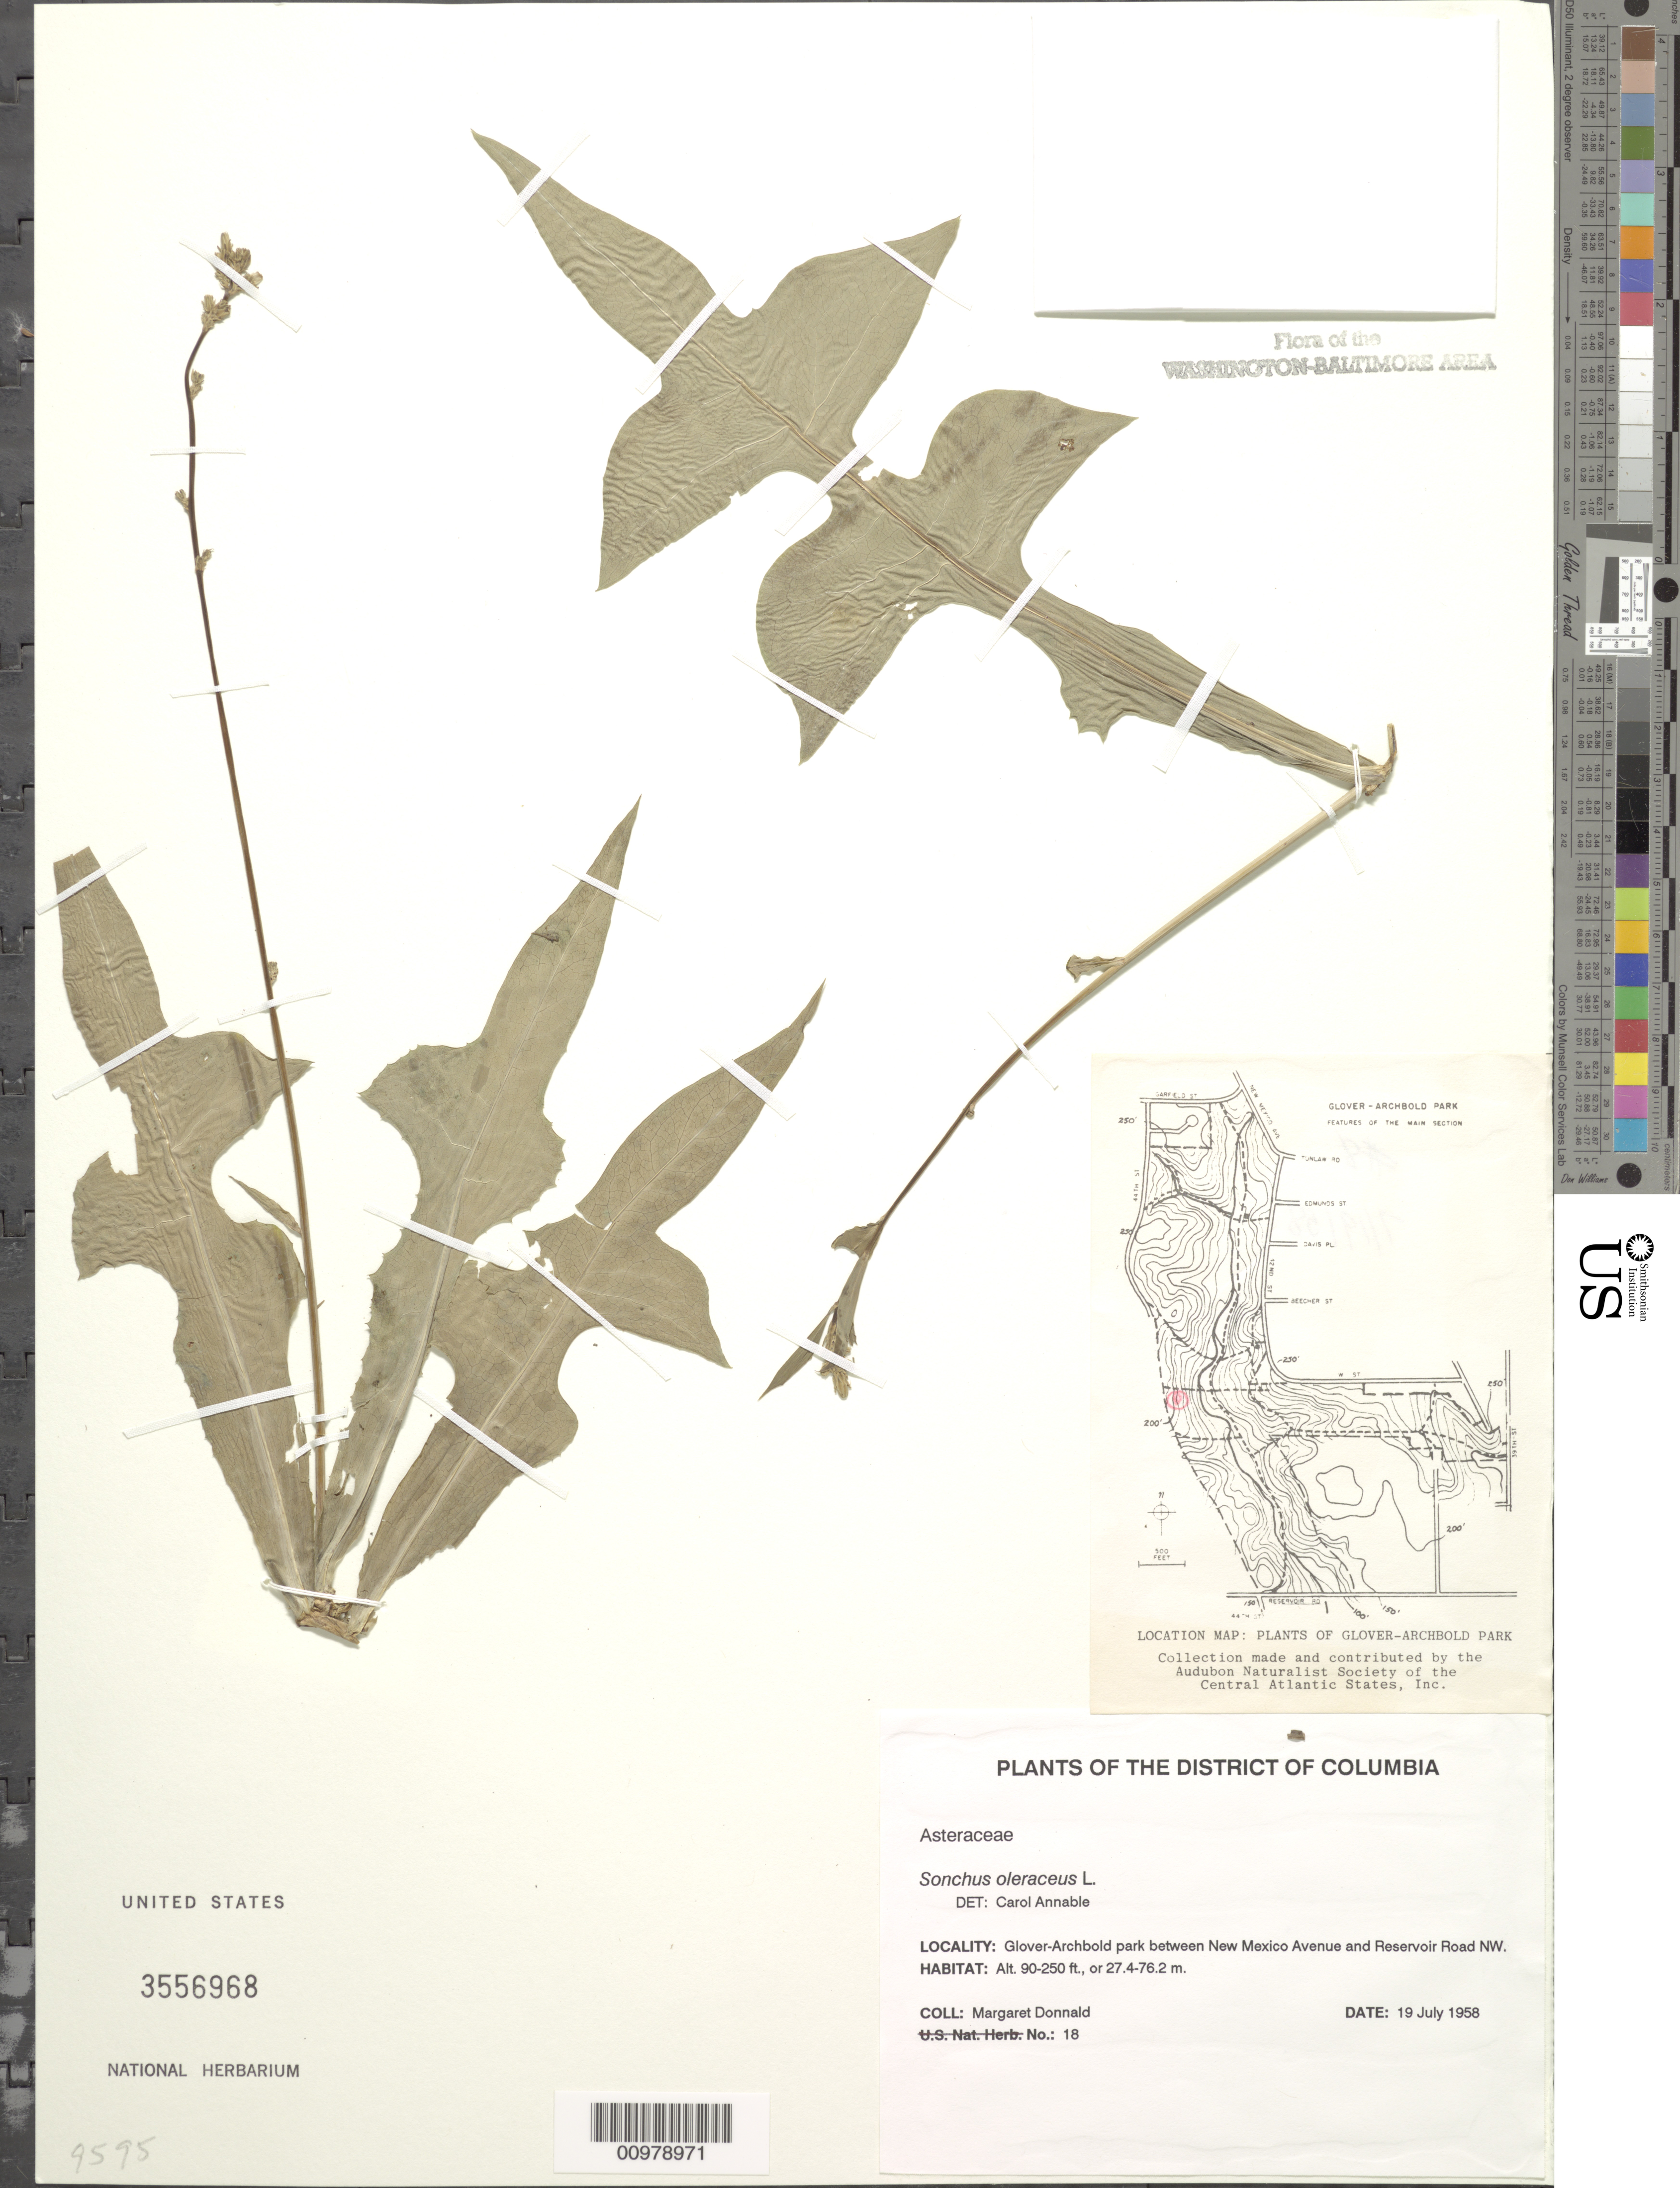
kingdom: Plantae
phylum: Tracheophyta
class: Magnoliopsida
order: Asterales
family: Asteraceae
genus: Sonchus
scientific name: Sonchus oleraceus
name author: L.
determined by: Annable, C. R.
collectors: M. Donnald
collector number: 18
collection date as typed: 19 July 1958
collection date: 1958-07-19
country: United States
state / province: District of Columbia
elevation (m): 27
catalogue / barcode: US 3556968